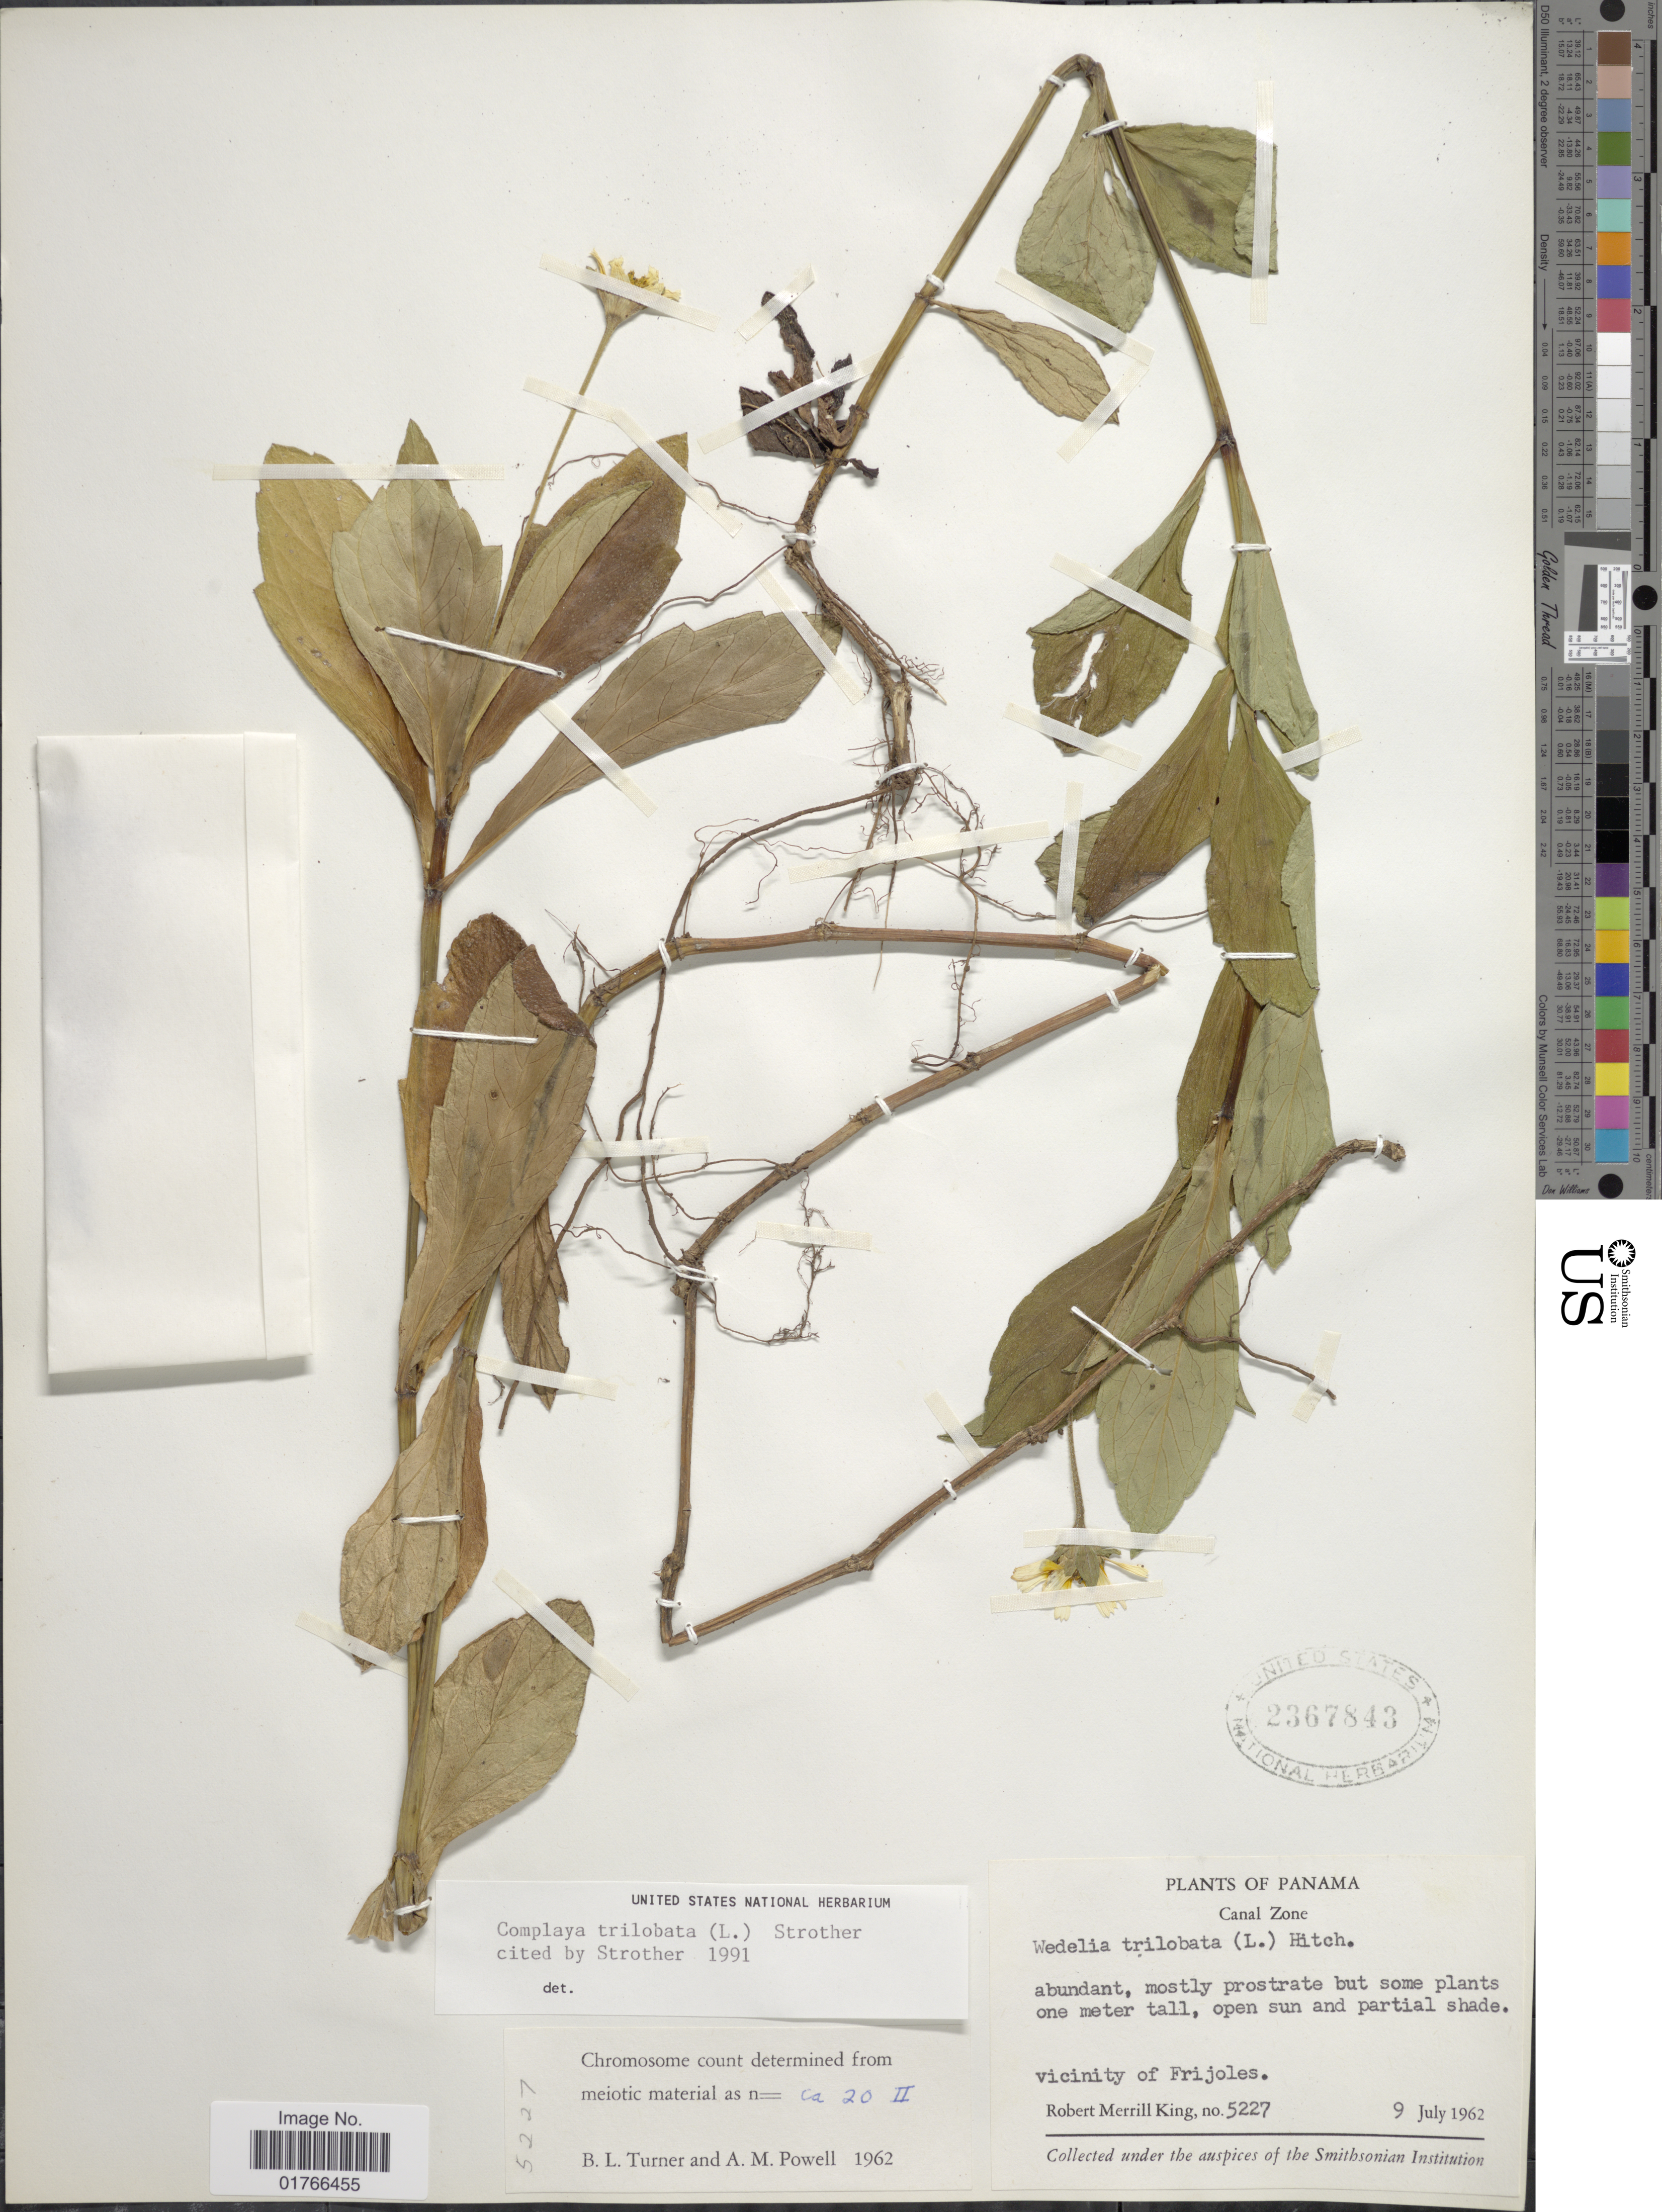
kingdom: Plantae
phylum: Tracheophyta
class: Magnoliopsida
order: Asterales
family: Asteraceae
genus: Sphagneticola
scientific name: Sphagneticola trilobata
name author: (L.) Pruski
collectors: R. M. King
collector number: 5227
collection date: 1962-07-09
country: Panama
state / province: Colón / Panamá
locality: Canal Zone, vicinity of Frijoles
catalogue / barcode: US 2367843